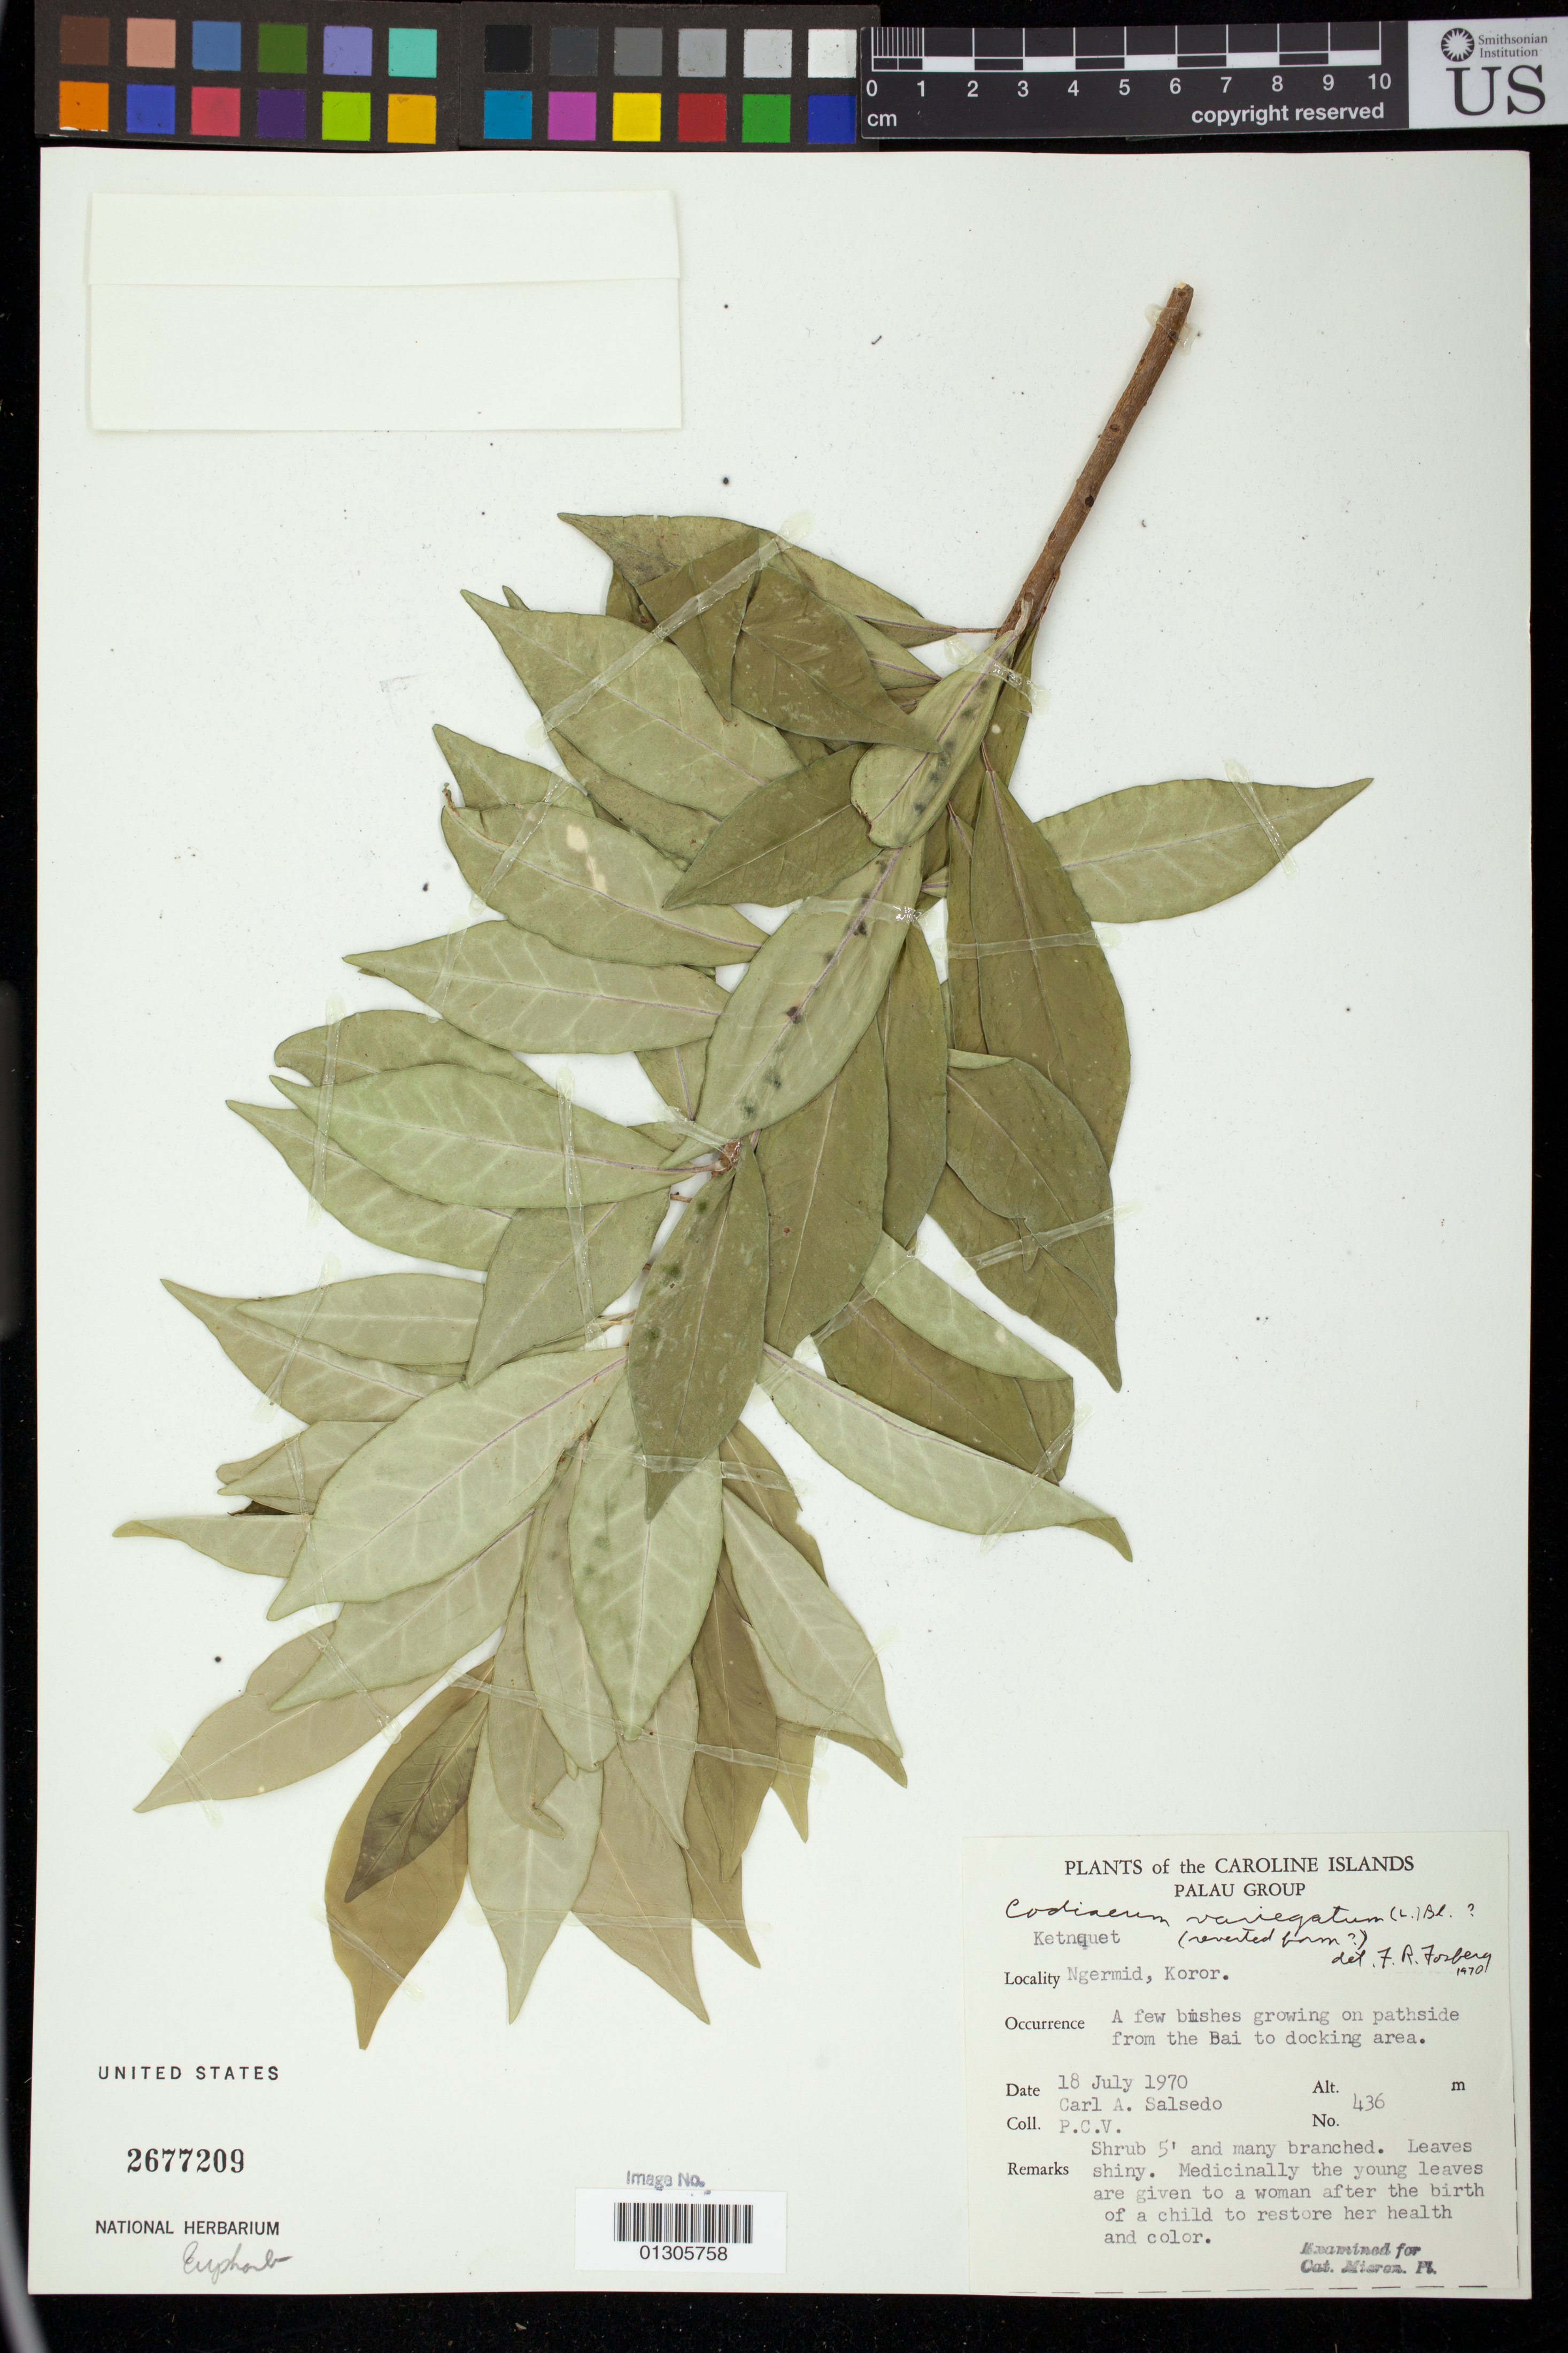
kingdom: Plantae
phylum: Tracheophyta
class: Magnoliopsida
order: Malpighiales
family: Euphorbiaceae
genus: Codiaeum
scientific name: Codiaeum variegatum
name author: (L.) Rumph. ex A. Juss.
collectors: C.A. Salsedo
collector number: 436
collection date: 1970-07-18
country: Palau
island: Oreor [Koror]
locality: Ngermid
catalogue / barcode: US 2677209